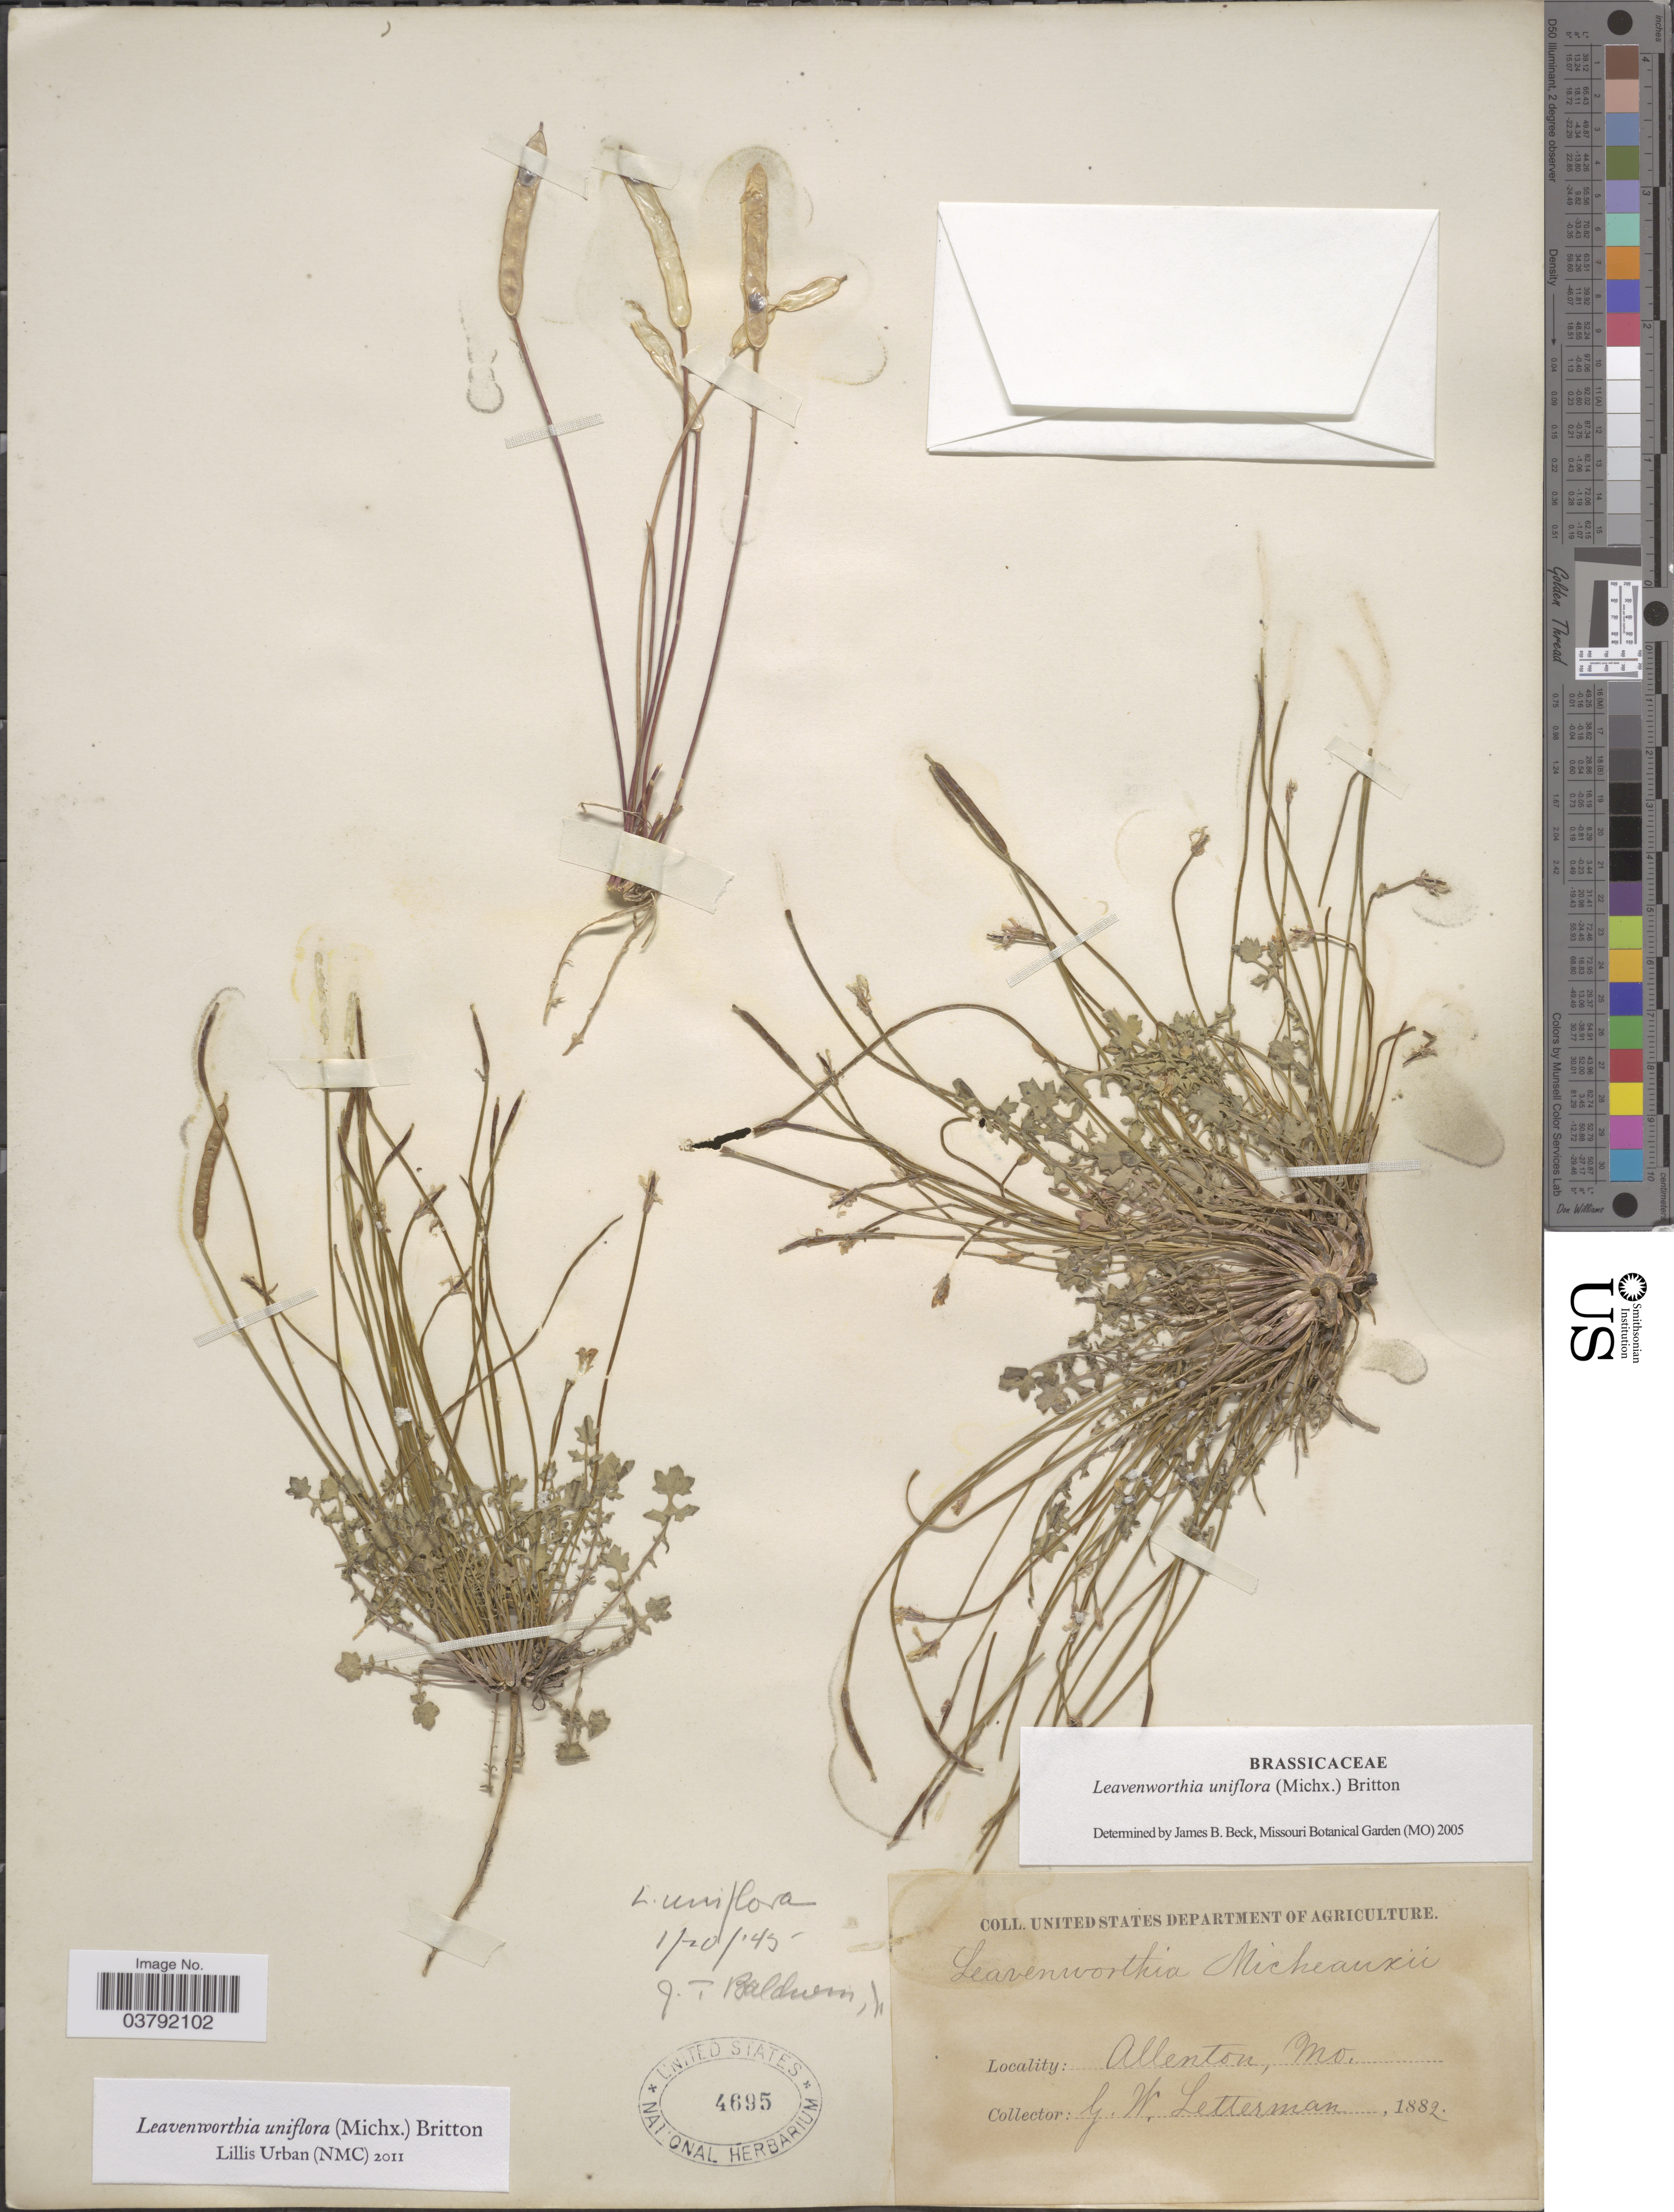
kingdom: Plantae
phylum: Tracheophyta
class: Magnoliopsida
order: Brassicales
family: Brassicaceae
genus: Leavenworthia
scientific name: Leavenworthia uniflora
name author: (Michx.) Britton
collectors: G. W. Letterman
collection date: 1882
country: United States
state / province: Missouri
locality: Allenton.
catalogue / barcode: US 4695